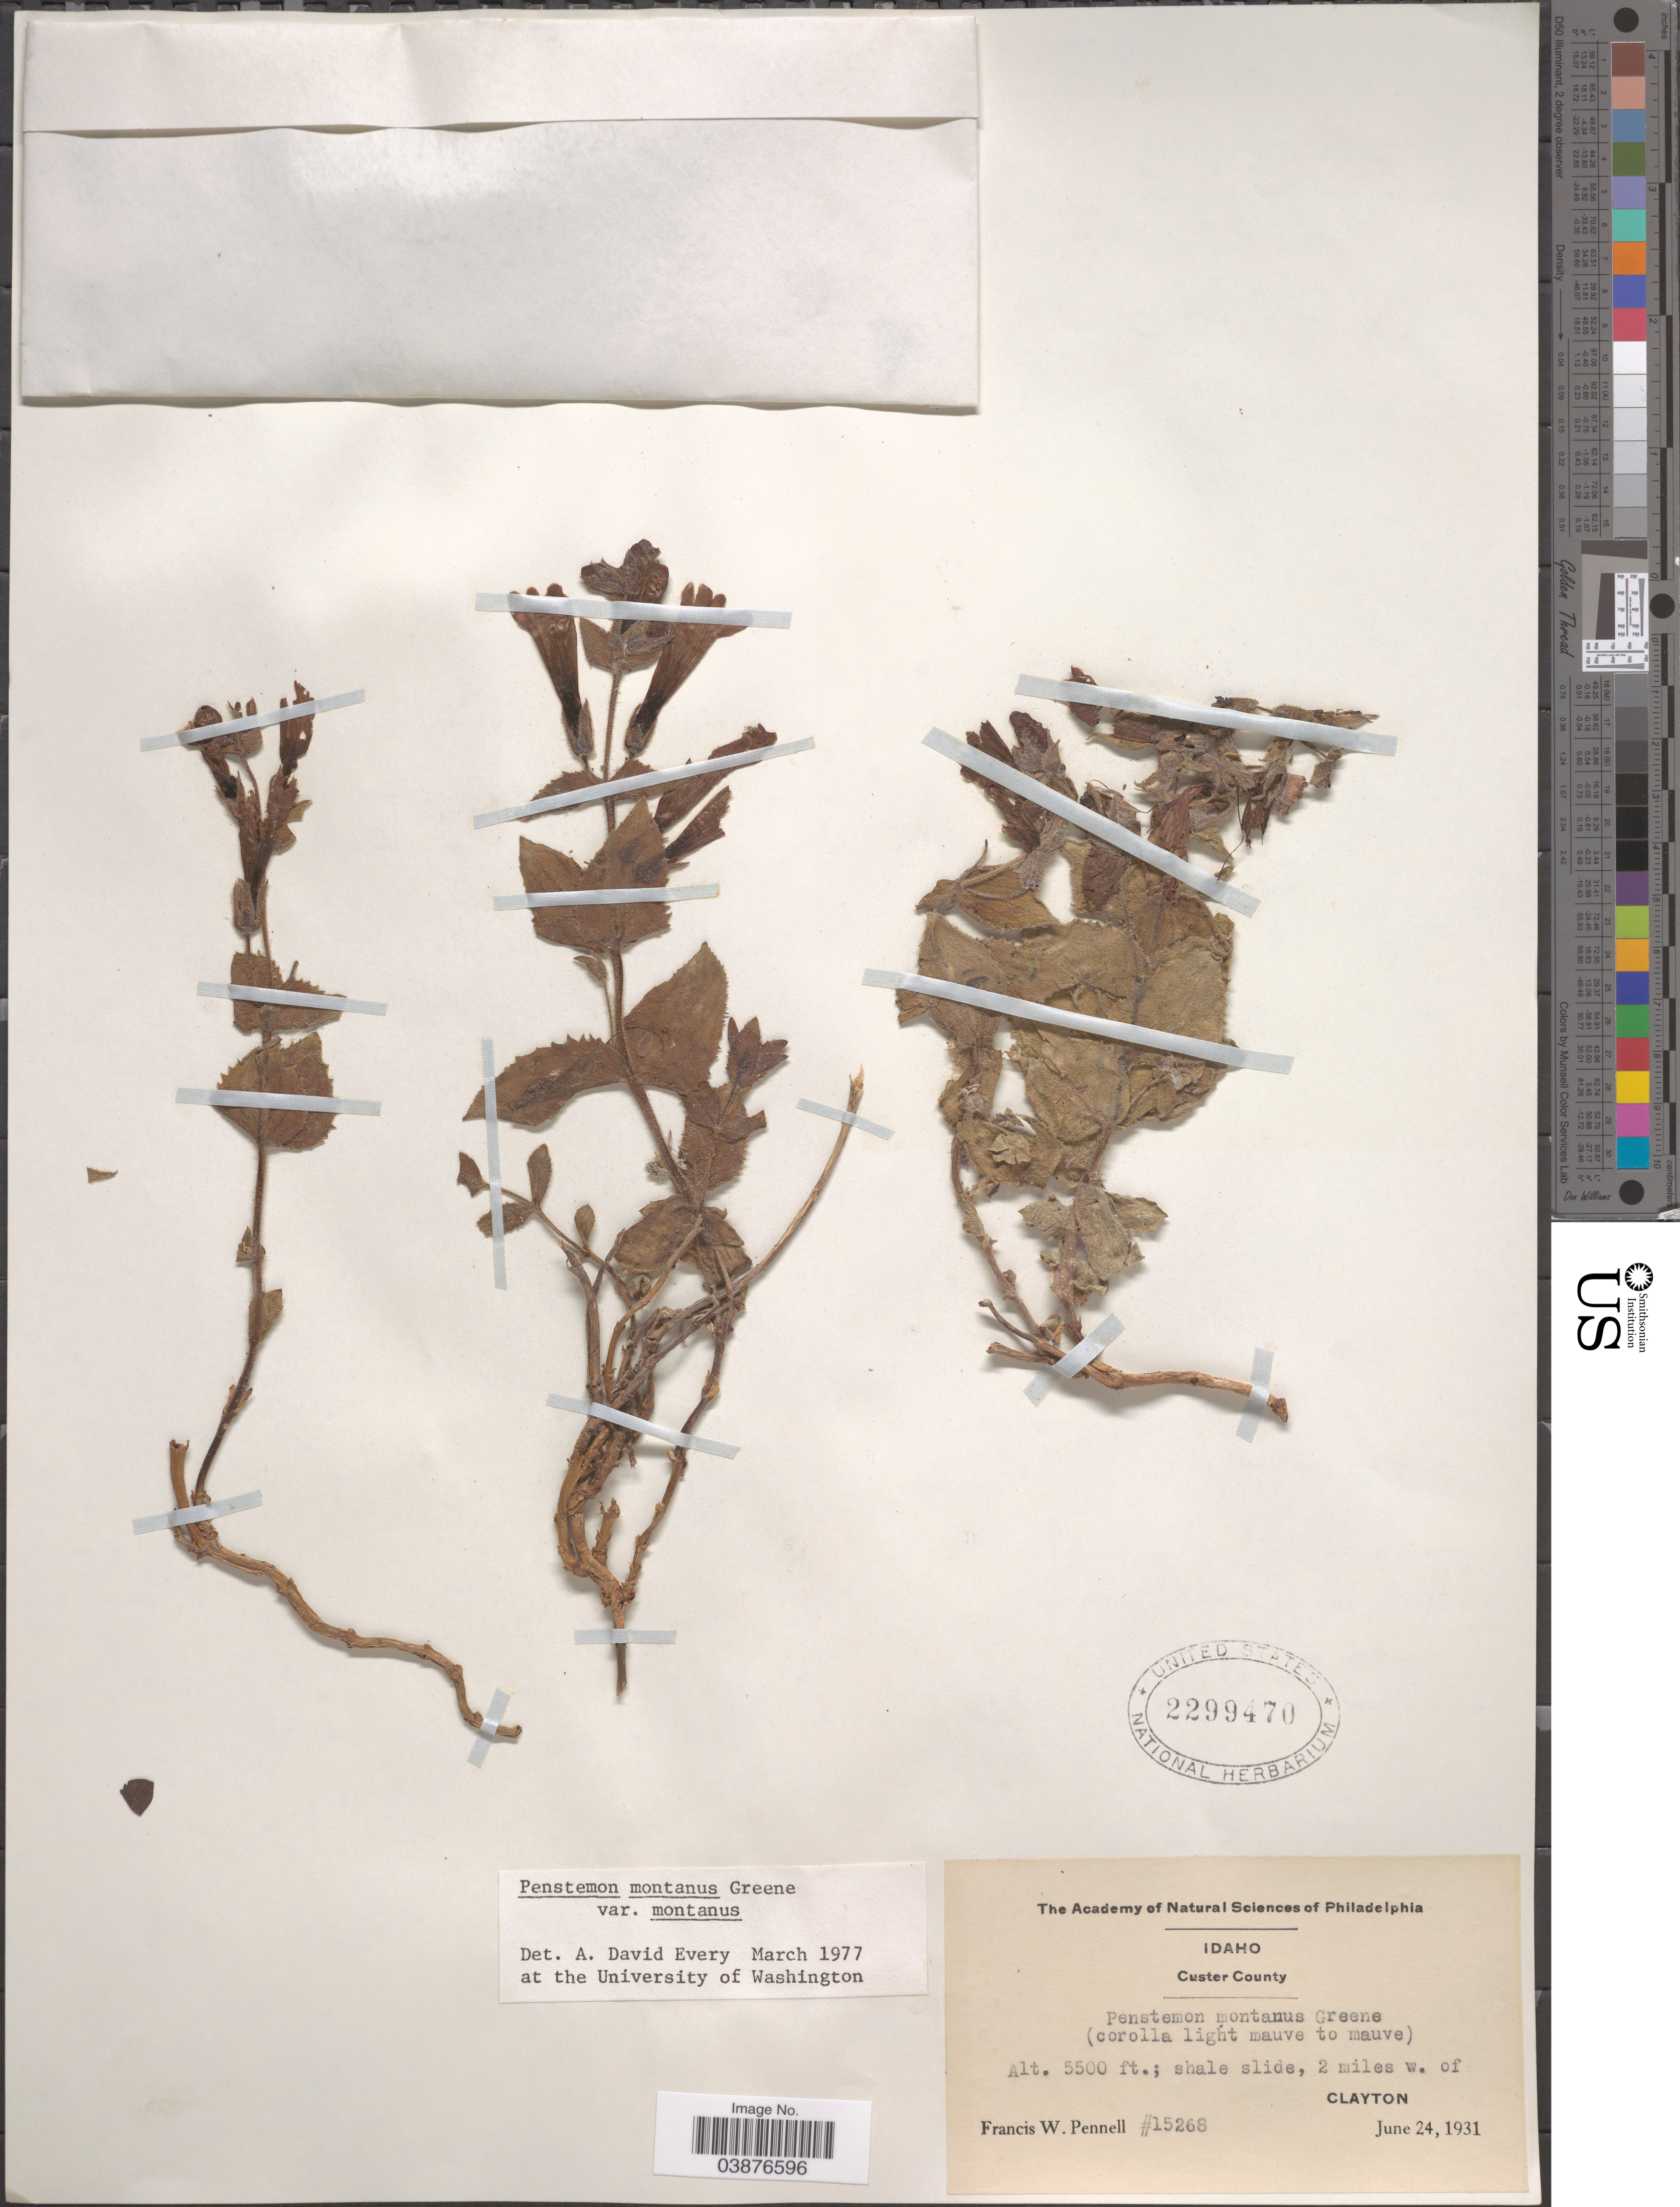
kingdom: Plantae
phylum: Tracheophyta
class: Magnoliopsida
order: Lamiales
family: Plantaginaceae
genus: Penstemon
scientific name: Penstemon montanus var. montanus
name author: Greene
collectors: F. W. Pennell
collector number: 15268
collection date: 1931-06-24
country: United States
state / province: Idaho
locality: Custer County. 2 miles w. of Clayton.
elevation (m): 1676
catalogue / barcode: US 2299470